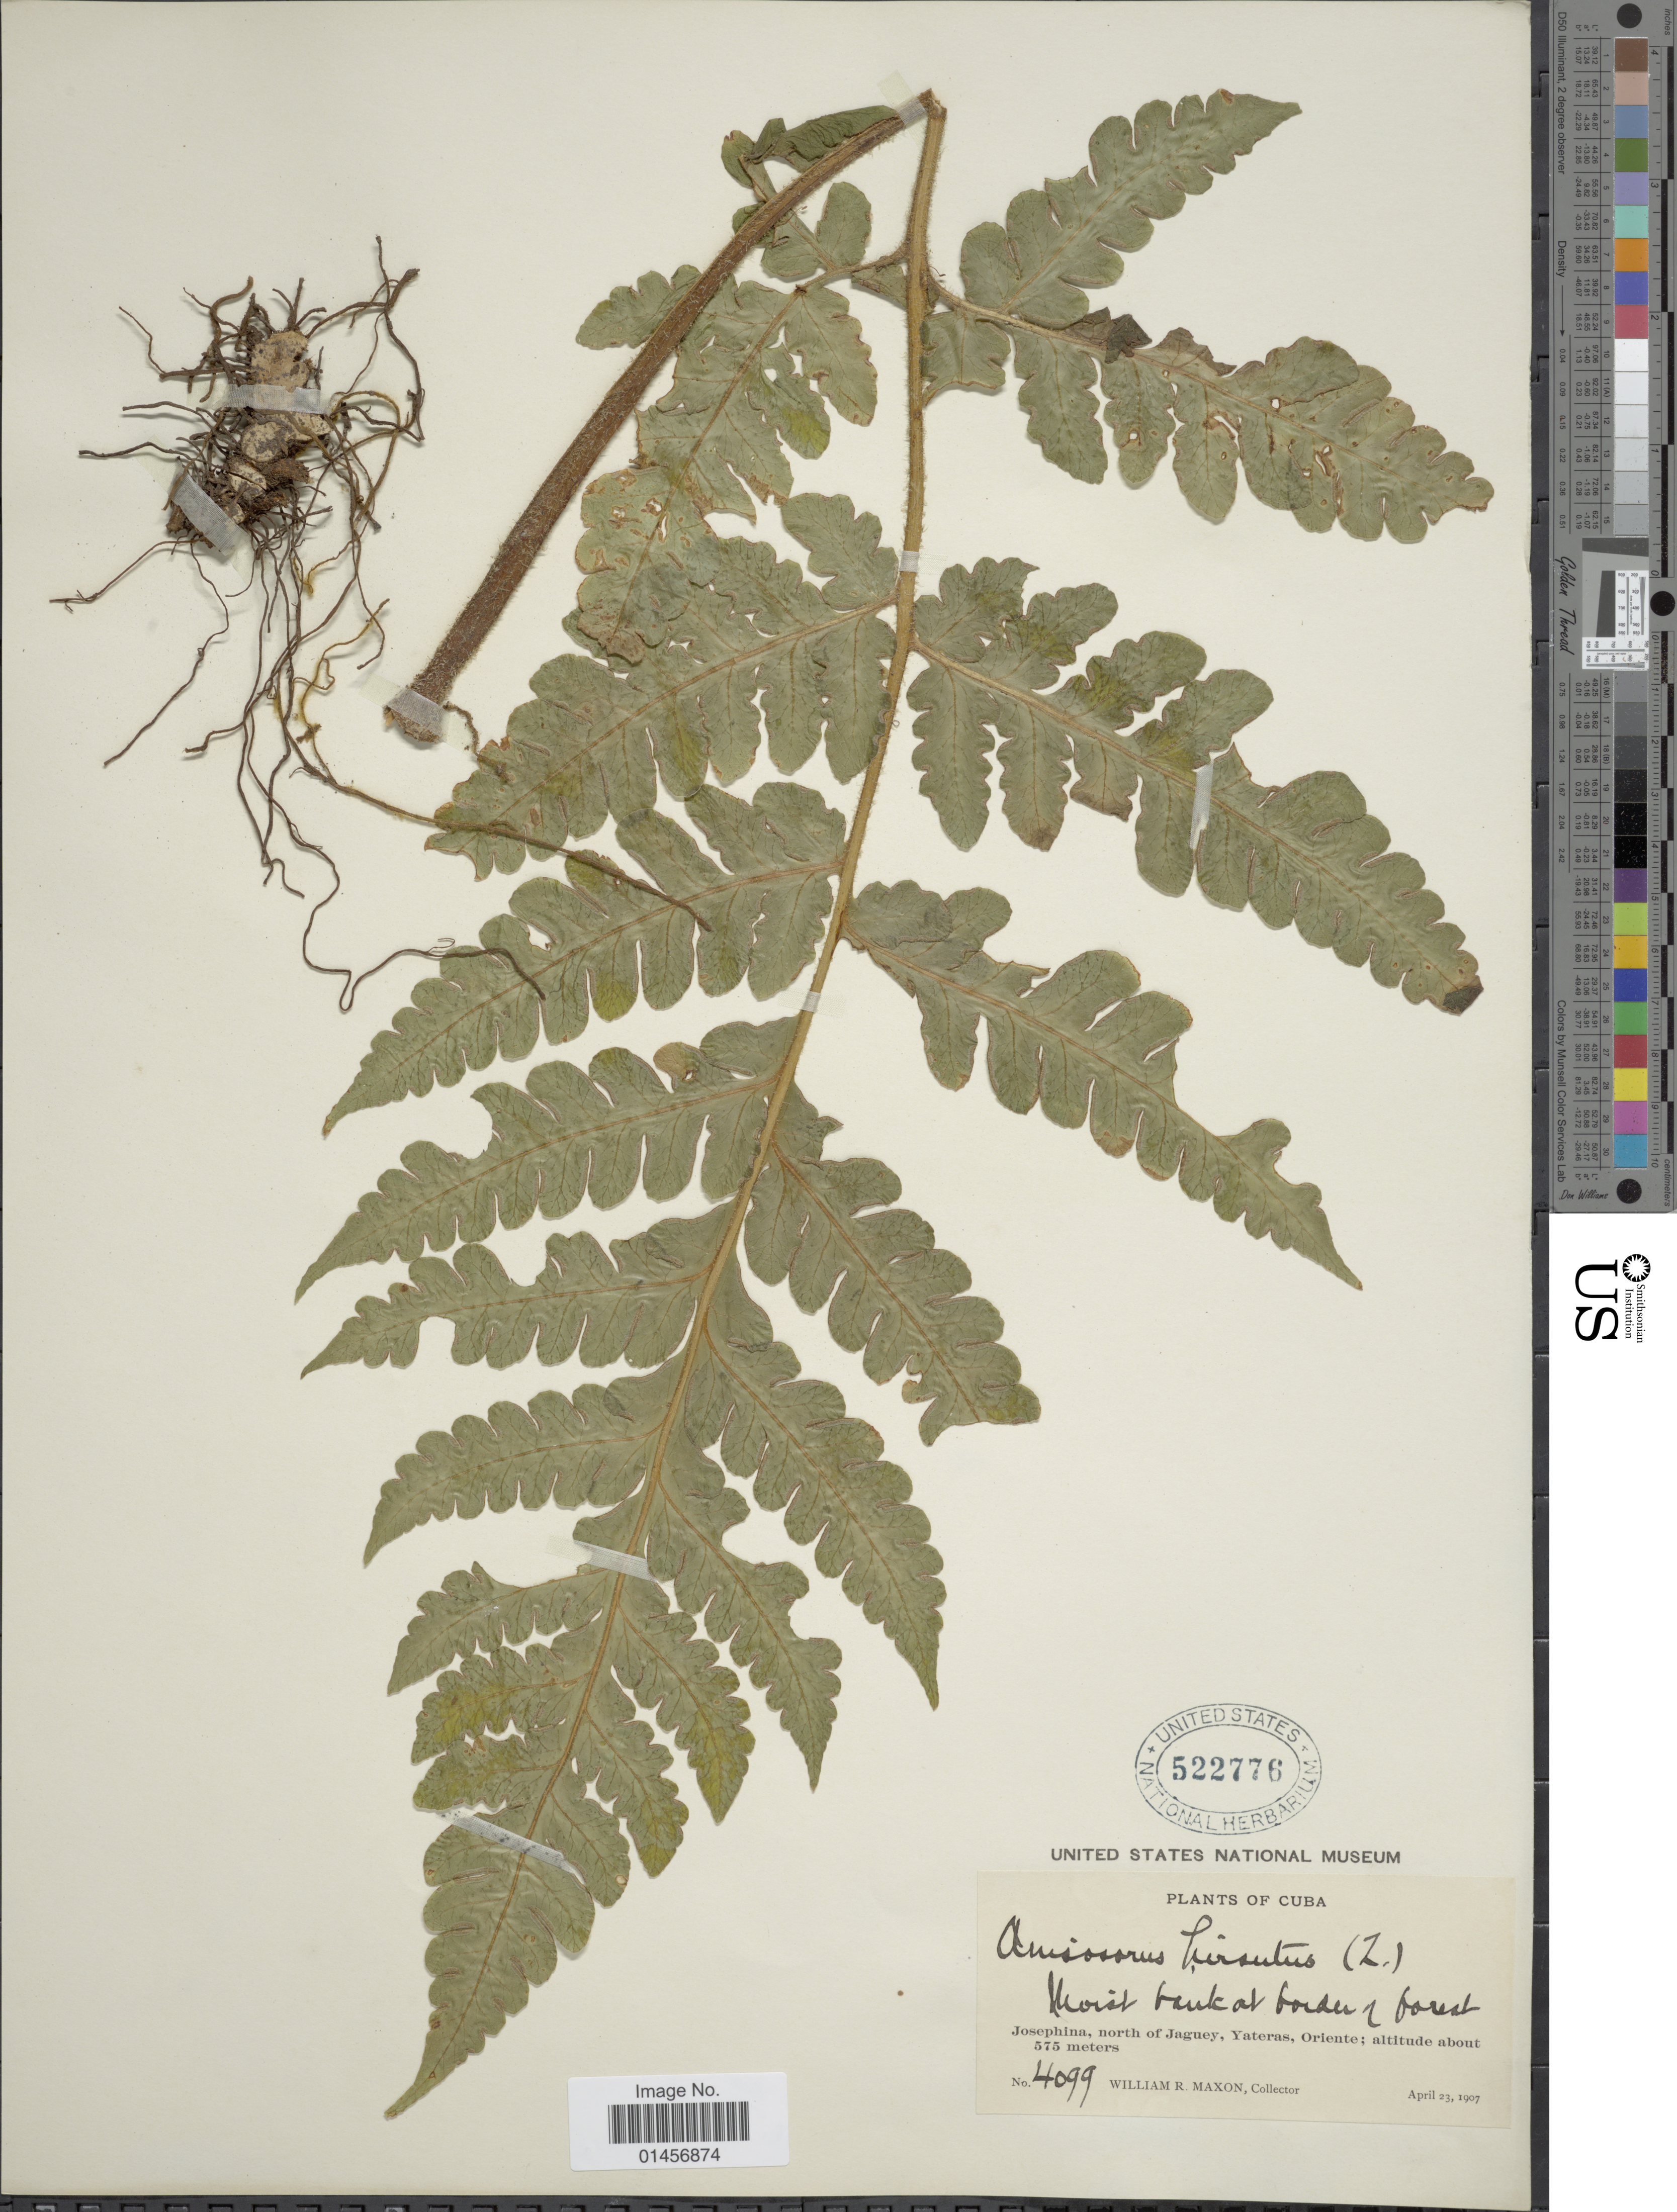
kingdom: Plantae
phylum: Tracheophyta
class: Polypodiopsida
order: Polypodiales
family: Lonchitidaceae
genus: Lonchitis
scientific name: Lonchitis hirsuta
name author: L.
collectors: W. R. Maxon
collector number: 4099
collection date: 1907-04-23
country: Cuba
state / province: Oriente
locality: Cuba, Josephina, north of Jaguey, Yateras.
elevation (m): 575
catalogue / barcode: US 522776